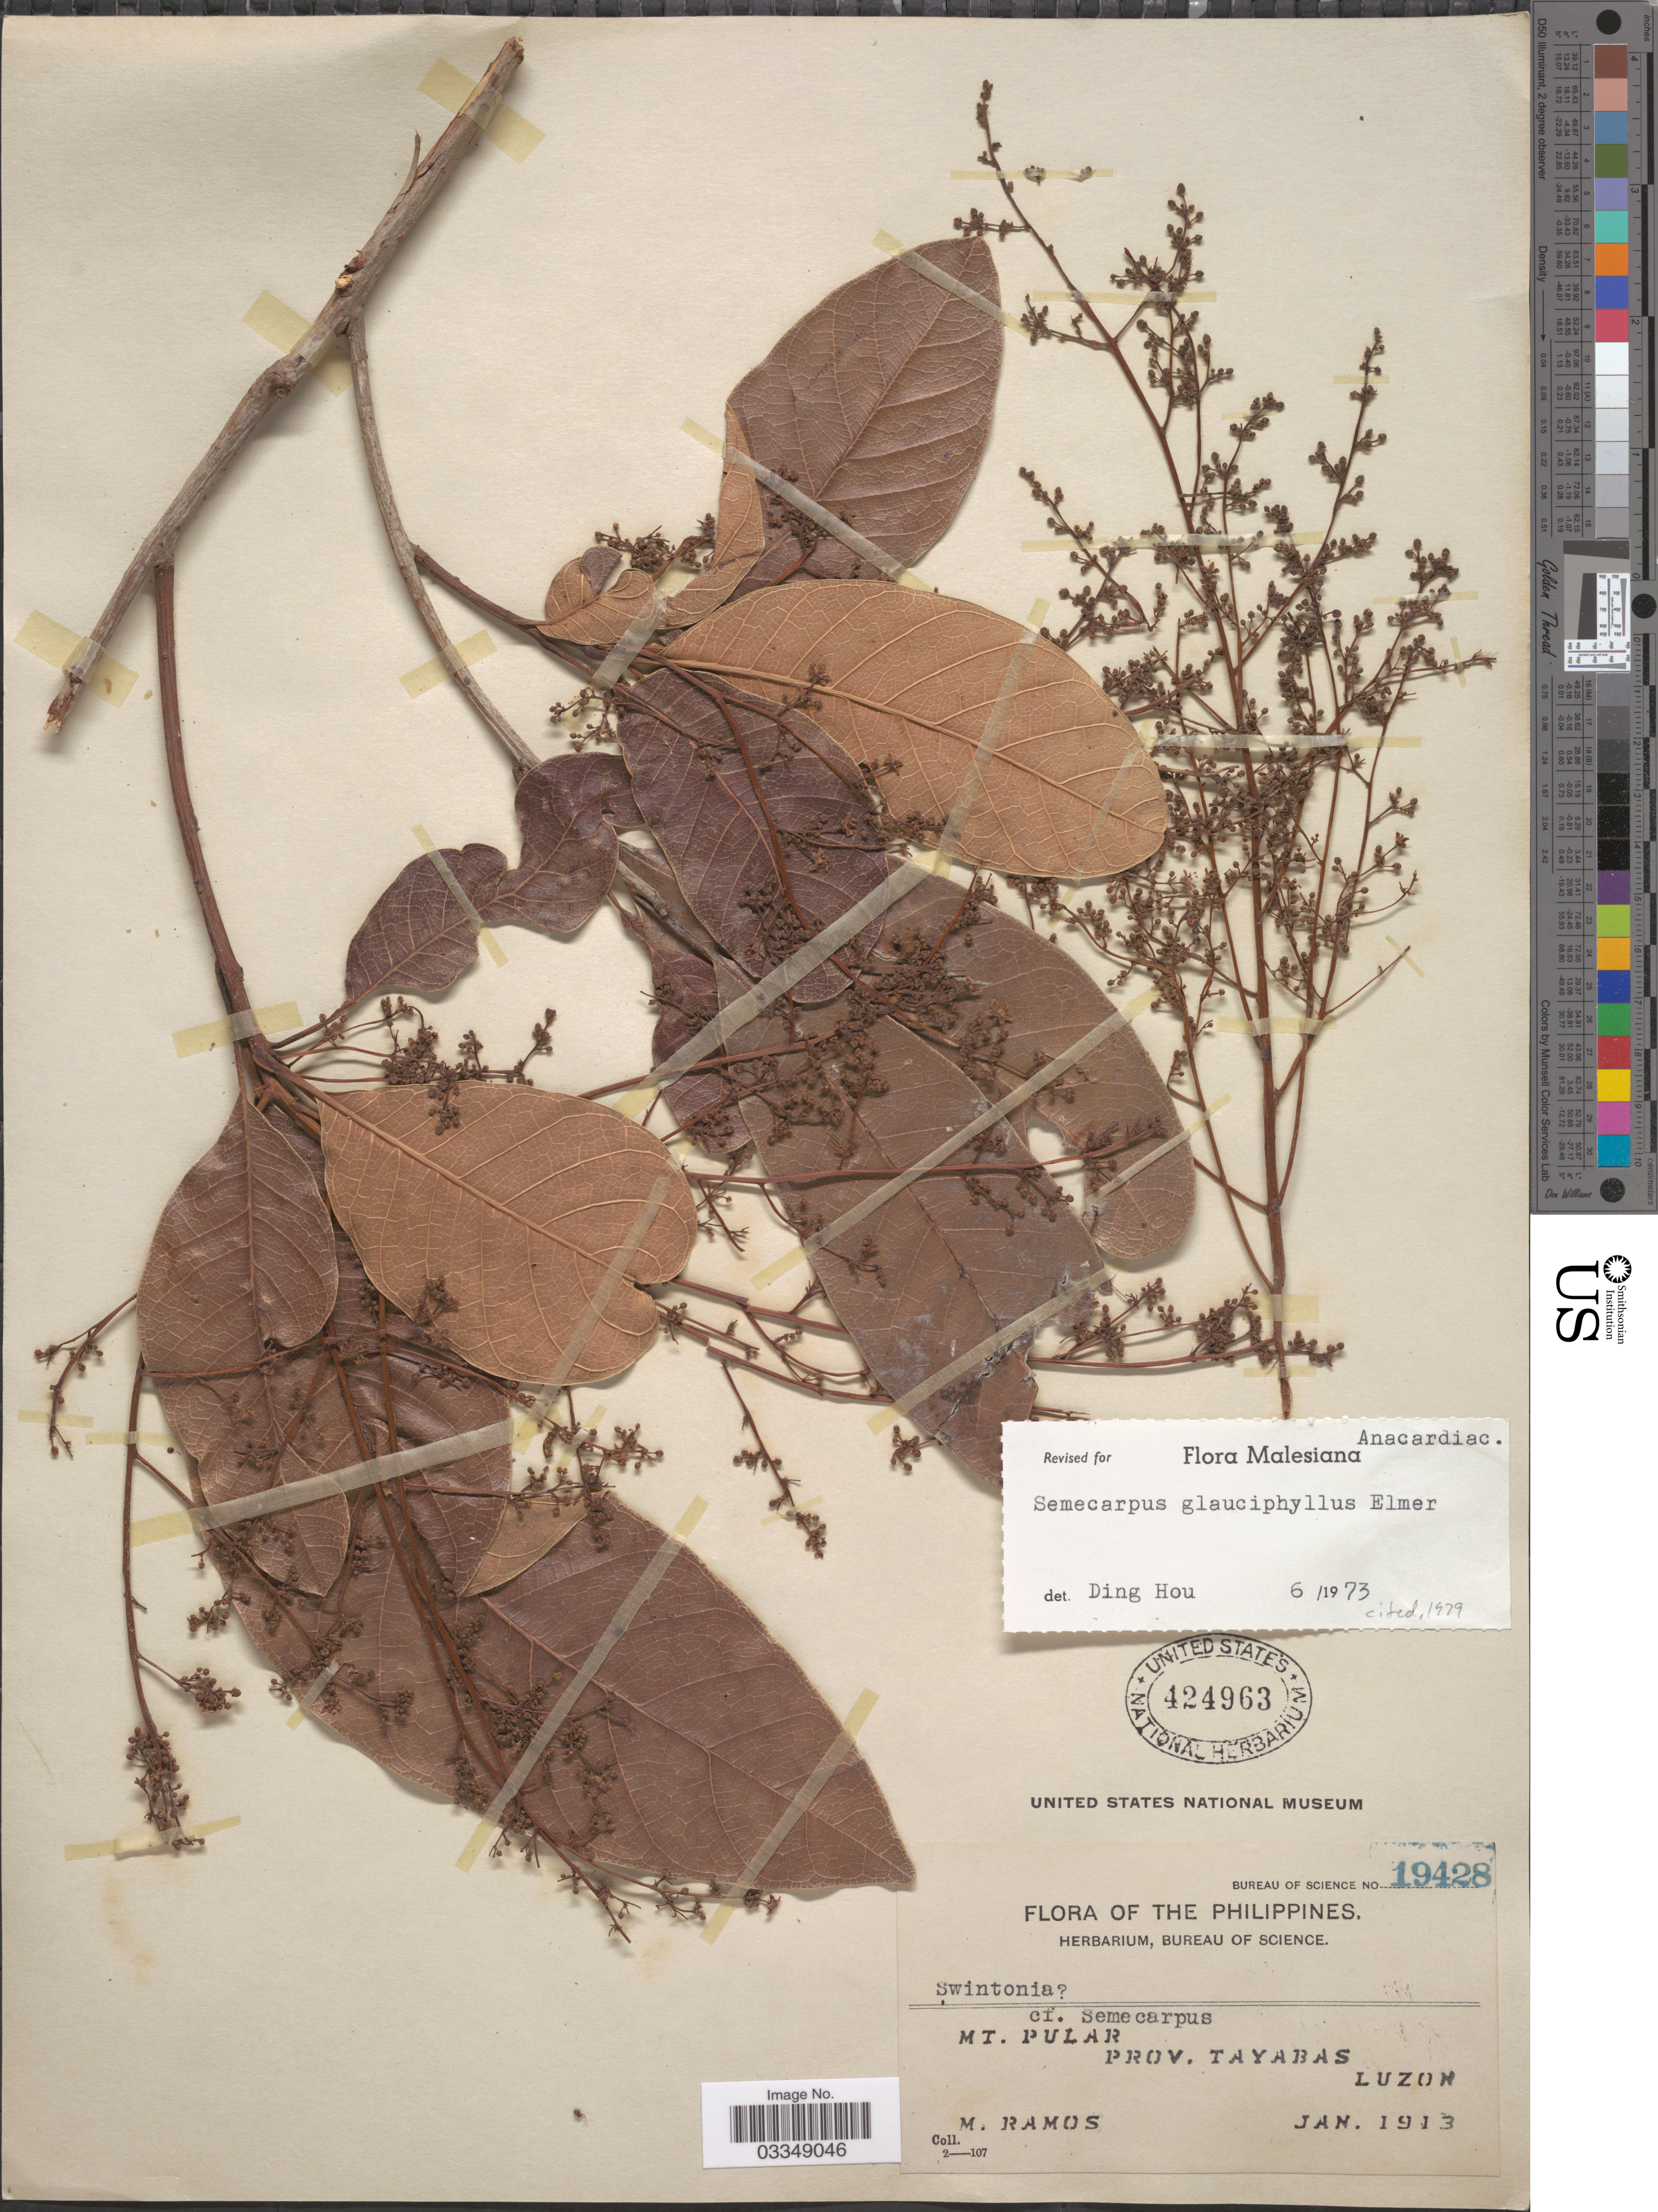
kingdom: Plantae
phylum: Tracheophyta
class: Magnoliopsida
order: Sapindales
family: Anacardiaceae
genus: Semecarpus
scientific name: Semecarpus glauciphyllus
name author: Elmer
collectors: M. Ramos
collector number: Bureau of Science 19428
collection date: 1913-01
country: Philippines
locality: Mt. Pular. Prov. Tayabas. Luzon.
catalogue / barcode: US 424963